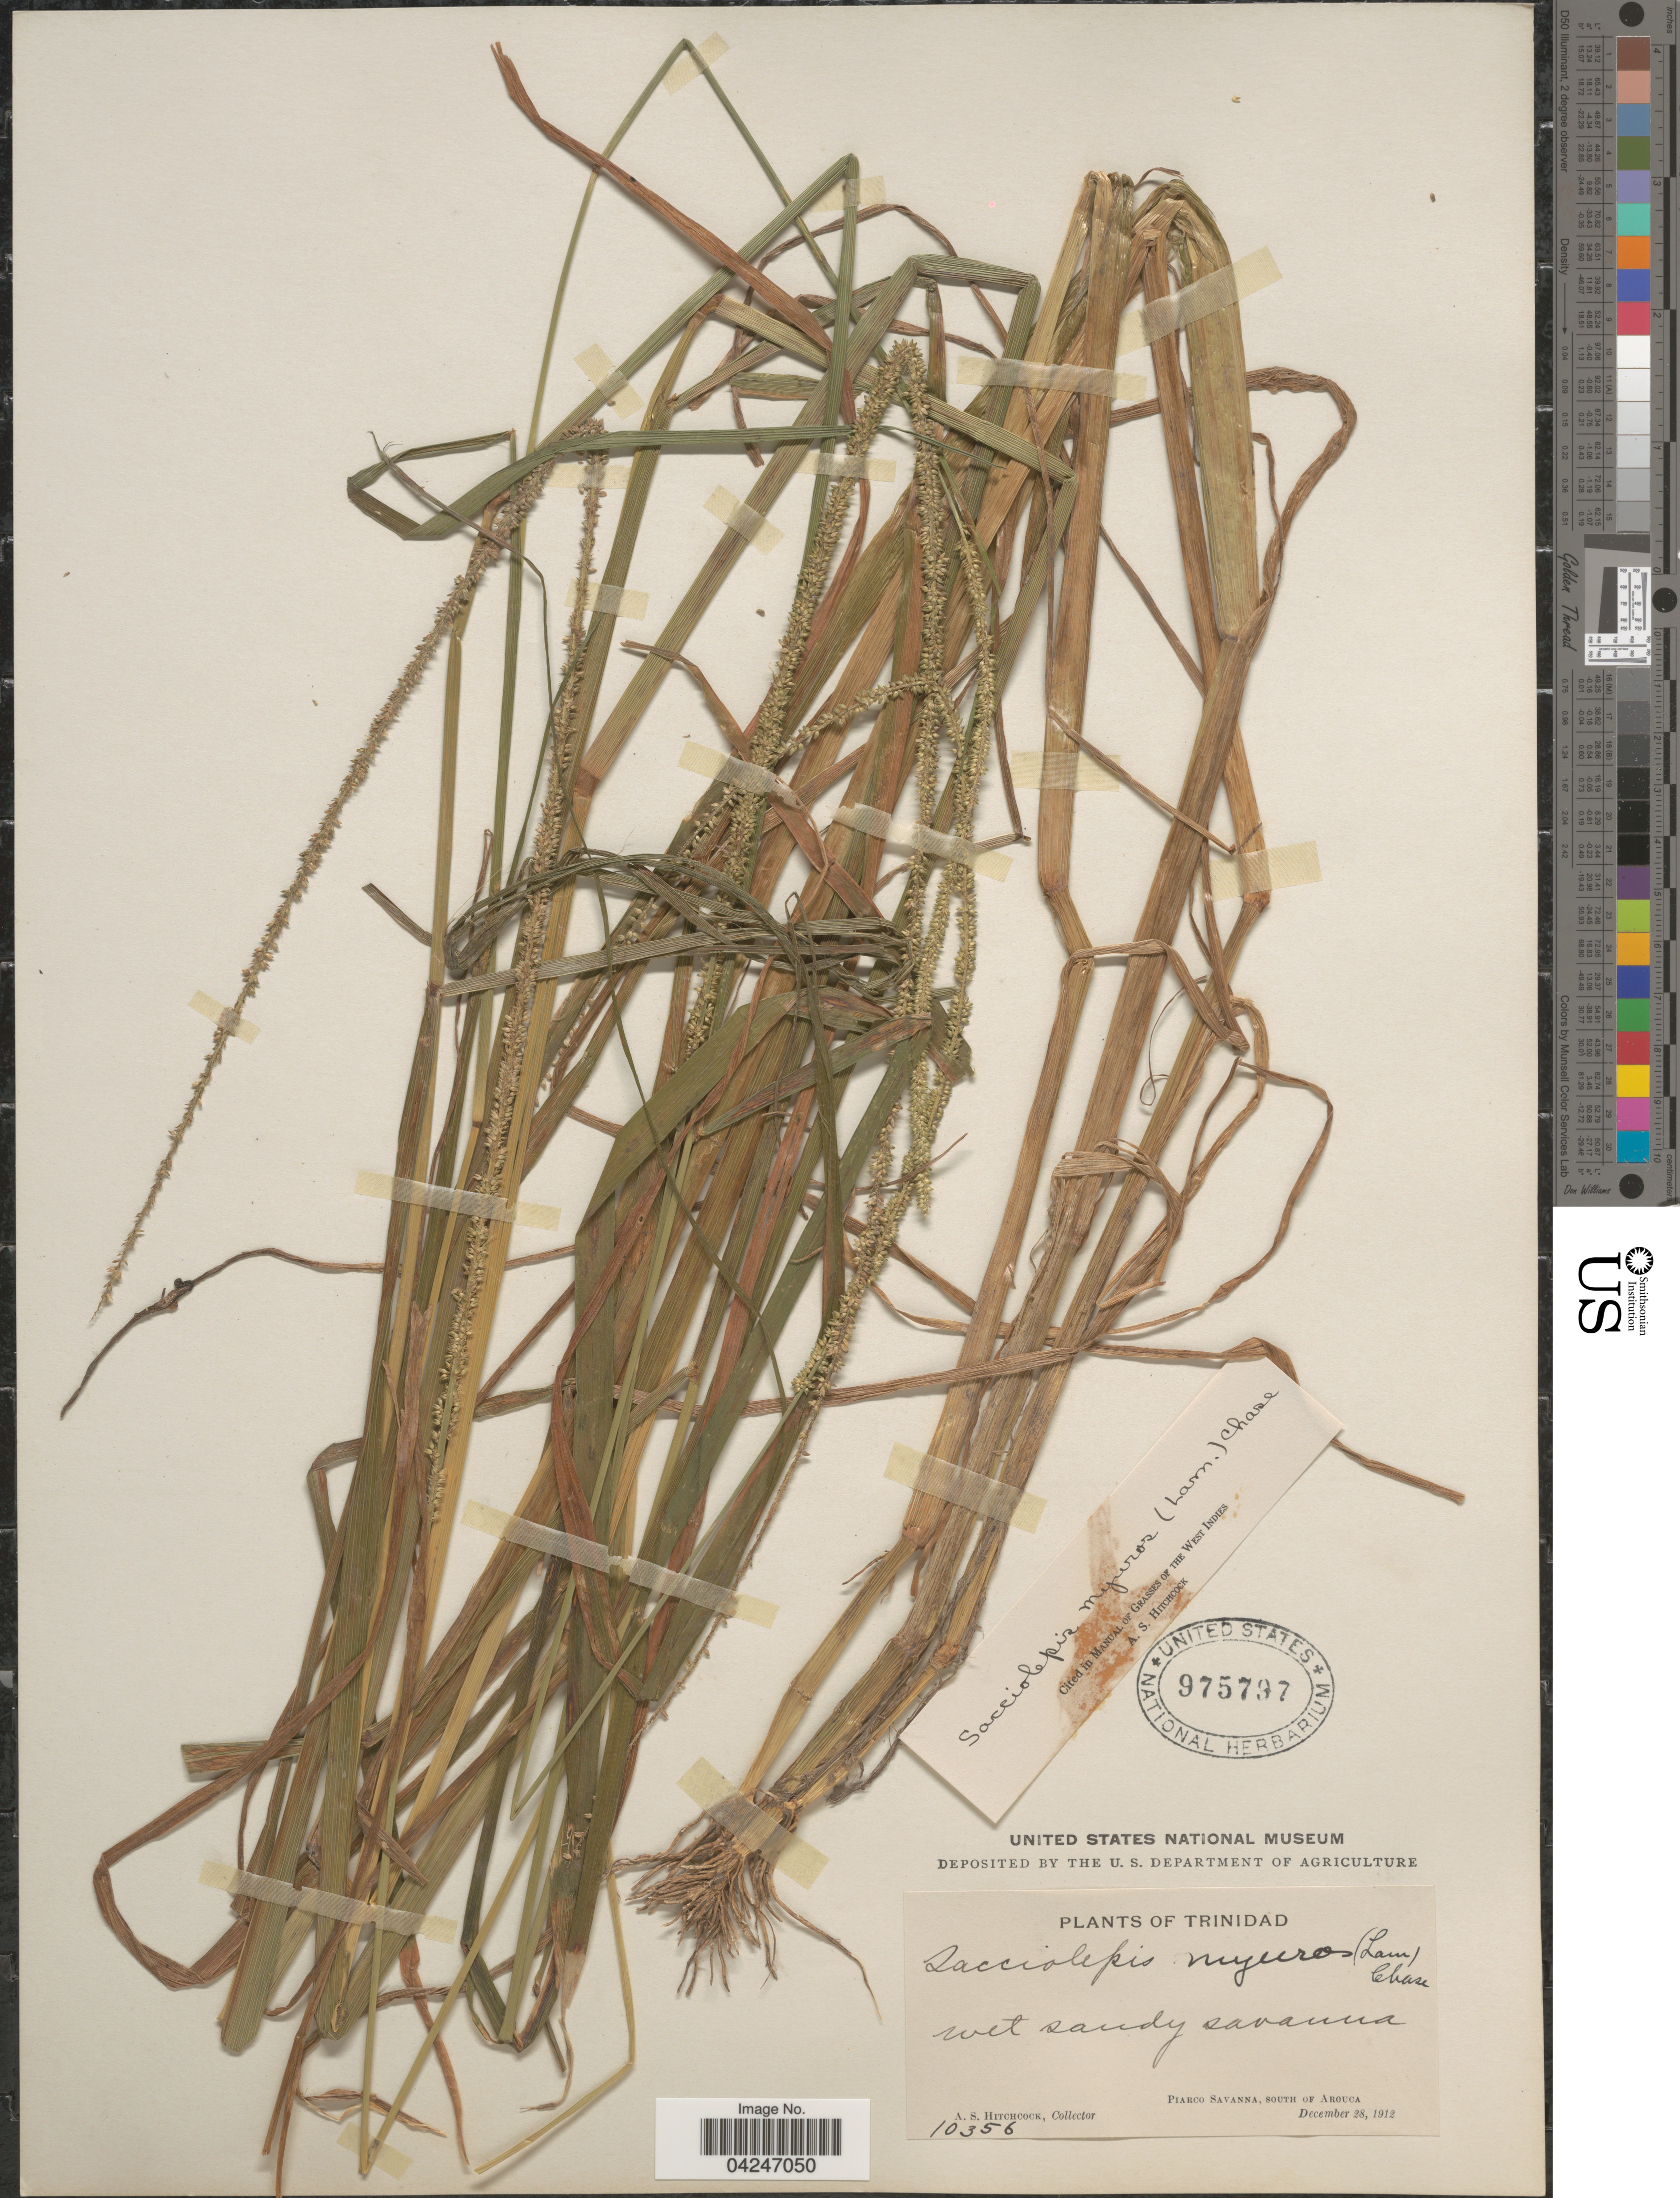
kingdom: Plantae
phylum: Tracheophyta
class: Liliopsida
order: Poales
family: Poaceae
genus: Sacciolepis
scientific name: Sacciolepis myuros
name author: (Lam.) Chase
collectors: A. S. Hitchcock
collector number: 10356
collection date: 1912-12-28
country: Trinidad and Tobago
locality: Trinidad. Wet sandy savanna. Piarco Savanna, South of Arouca.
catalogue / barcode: US 975797